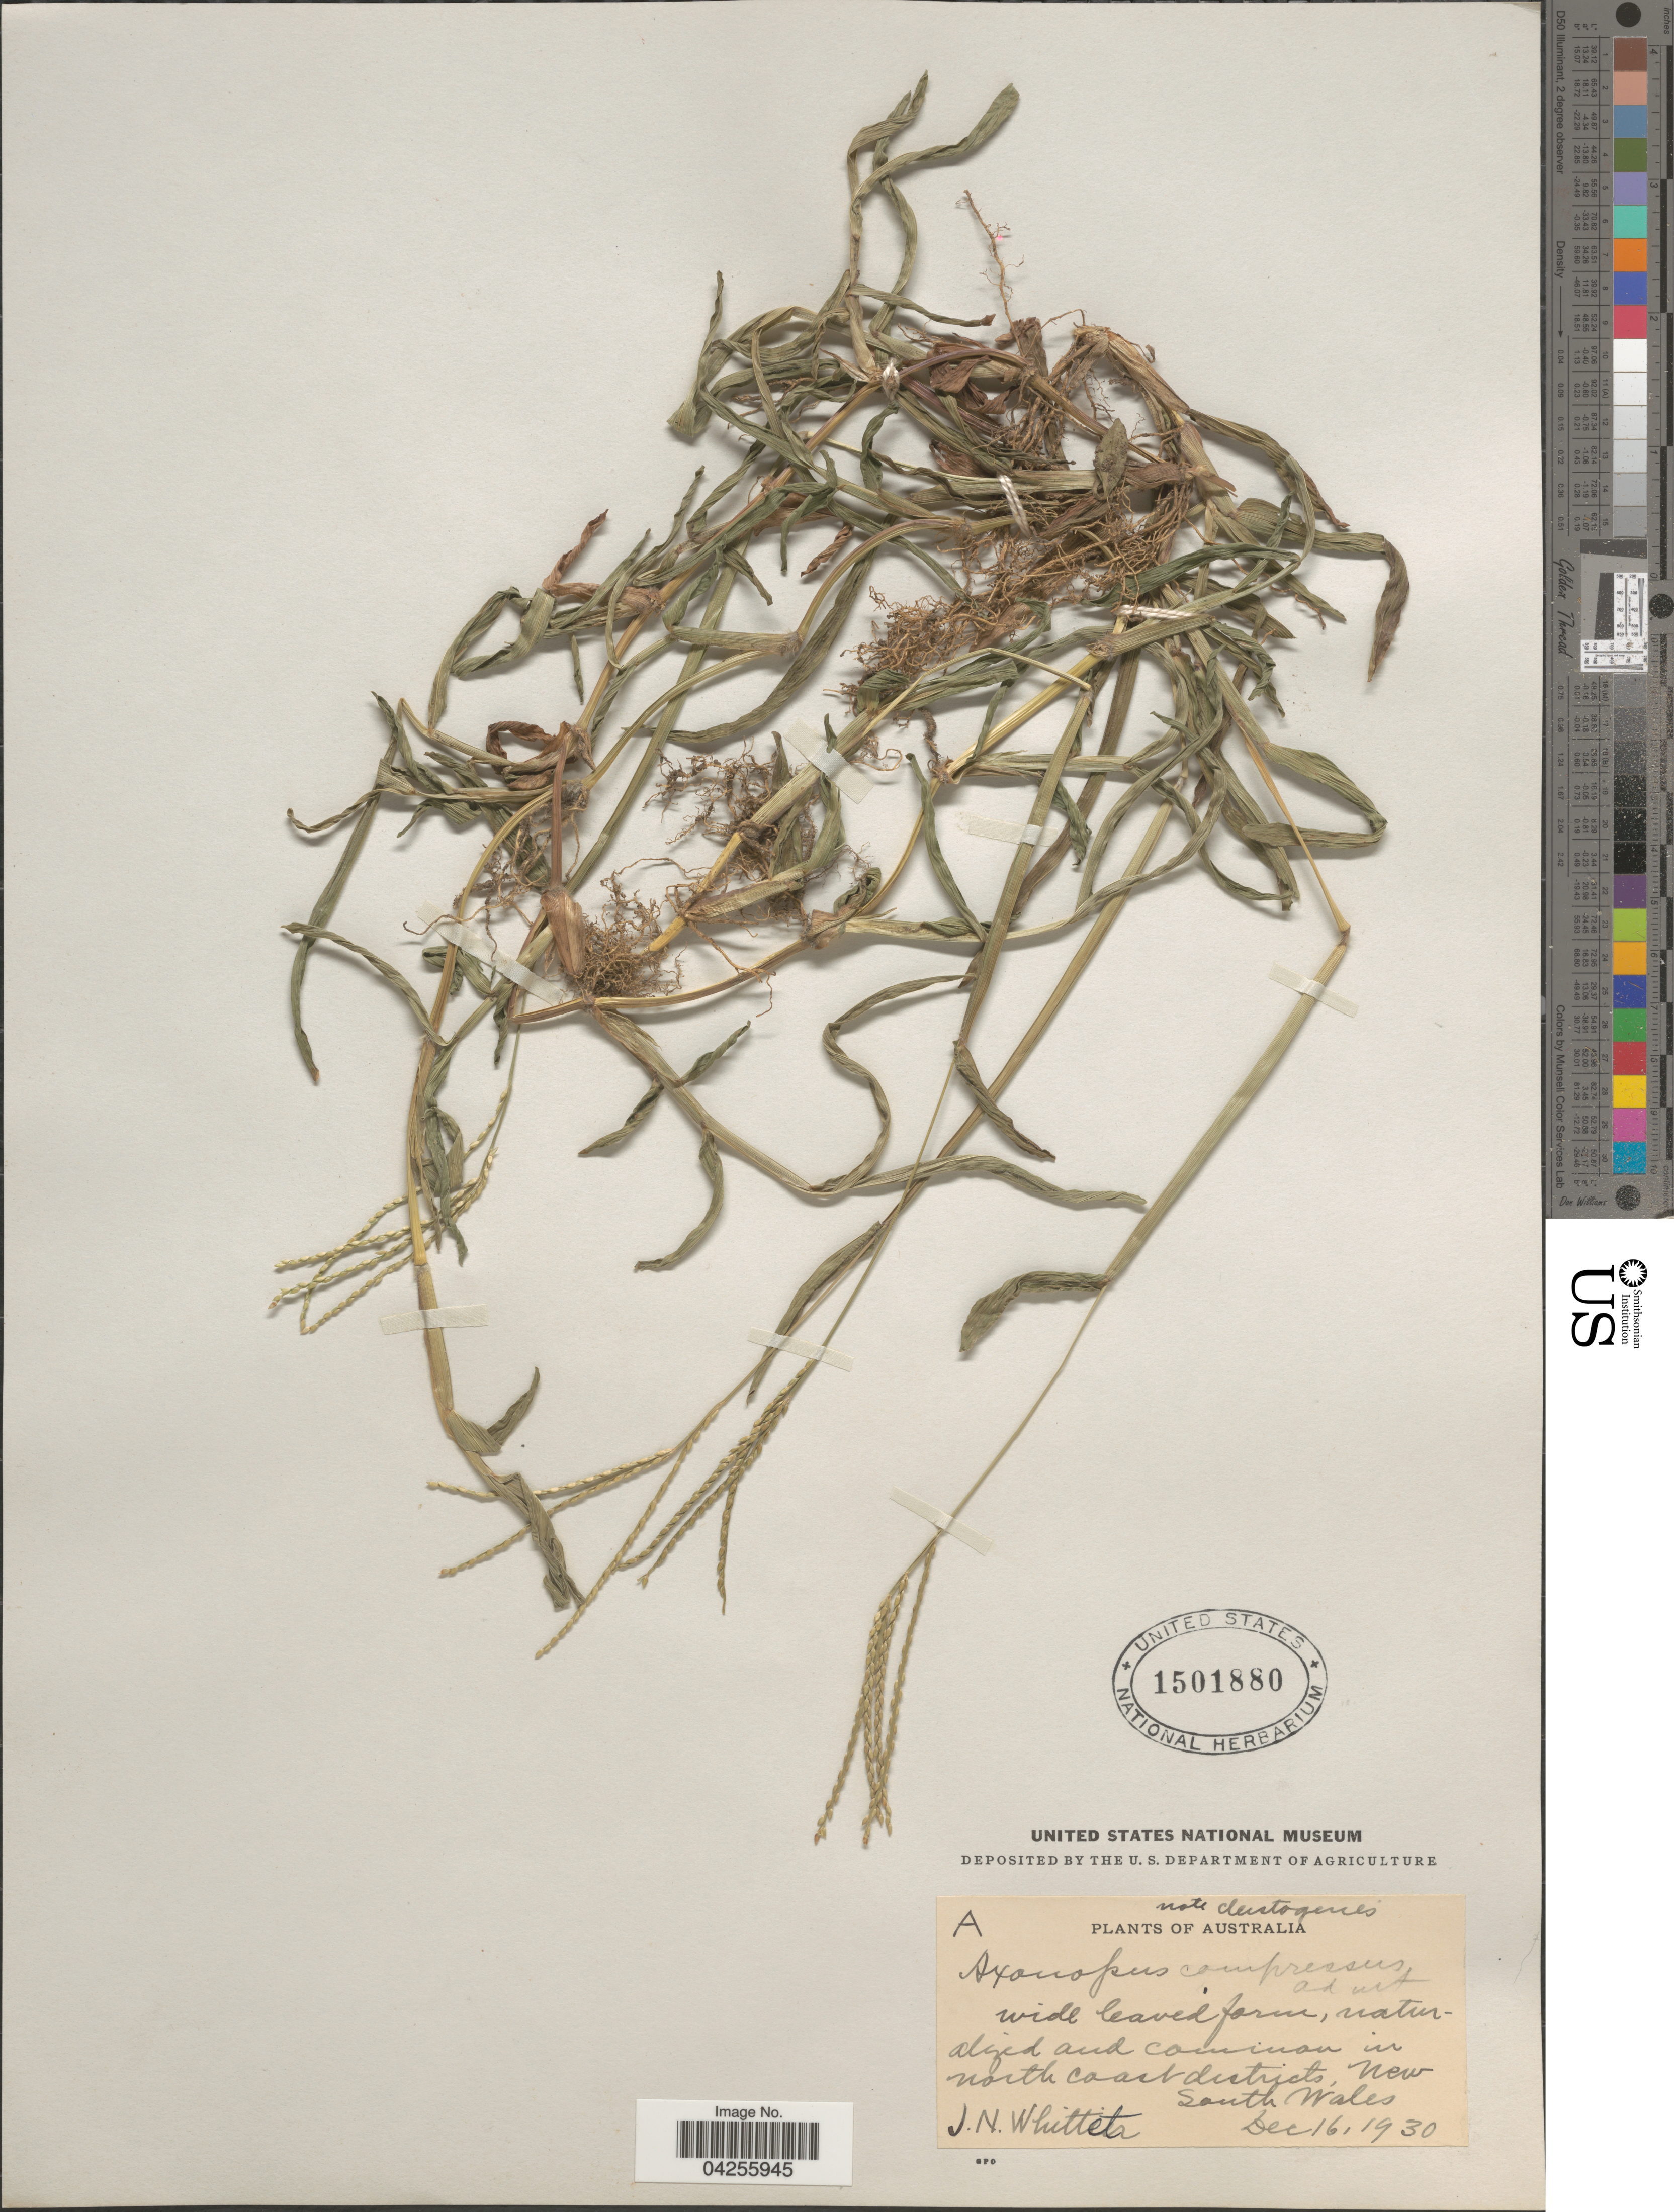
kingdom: Plantae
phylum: Tracheophyta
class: Liliopsida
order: Poales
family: Poaceae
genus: Axonopus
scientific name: Axonopus compressus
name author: (Sw.) P. Beauv.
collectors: J. Whittet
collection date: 1930-12-16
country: Australia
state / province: New South Wales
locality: Naturalized and common in north coast districts.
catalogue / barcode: US 1501880